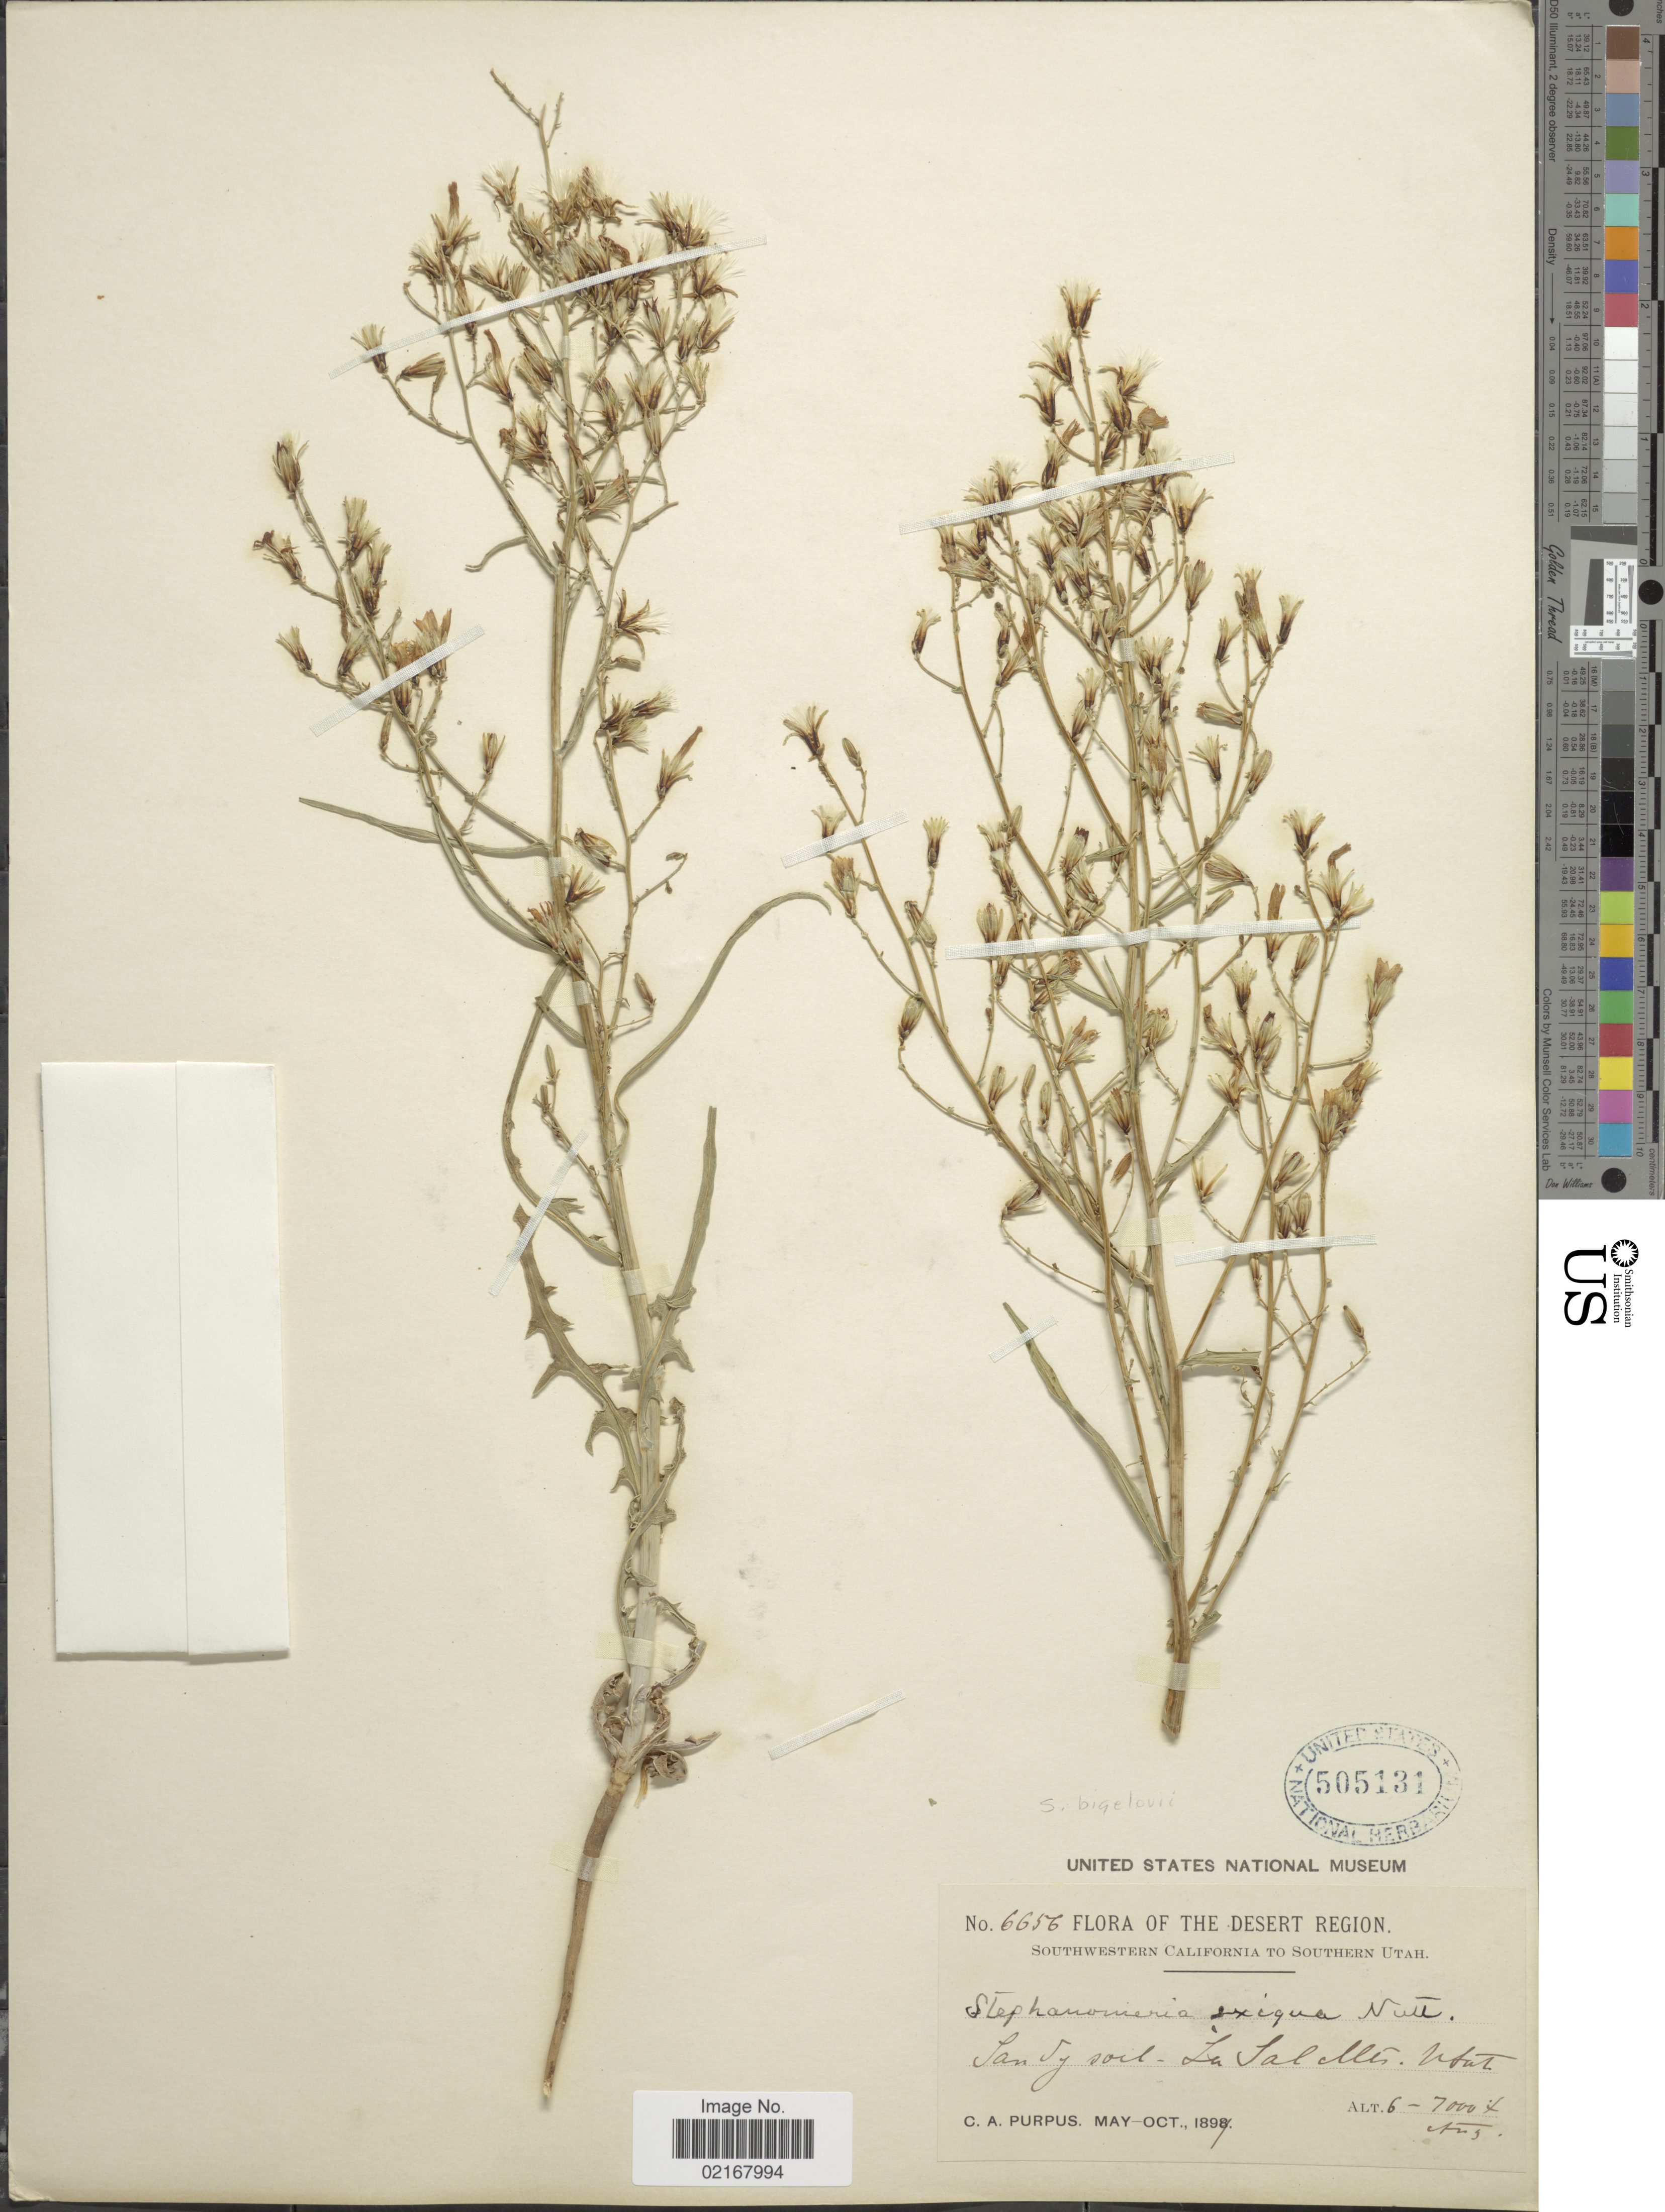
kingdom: Plantae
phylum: Tracheophyta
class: Magnoliopsida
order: Asterales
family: Asteraceae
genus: Stephanomeria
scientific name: Stephanomeria exigua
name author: Nutt.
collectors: C. A. Purpus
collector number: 6656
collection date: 1899-05/1899-10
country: United States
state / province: Utah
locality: Desert Region. Southwestern California to Southern Utah. Sandy soil - La Sal Mts. Utah.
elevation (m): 1829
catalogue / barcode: US 505131